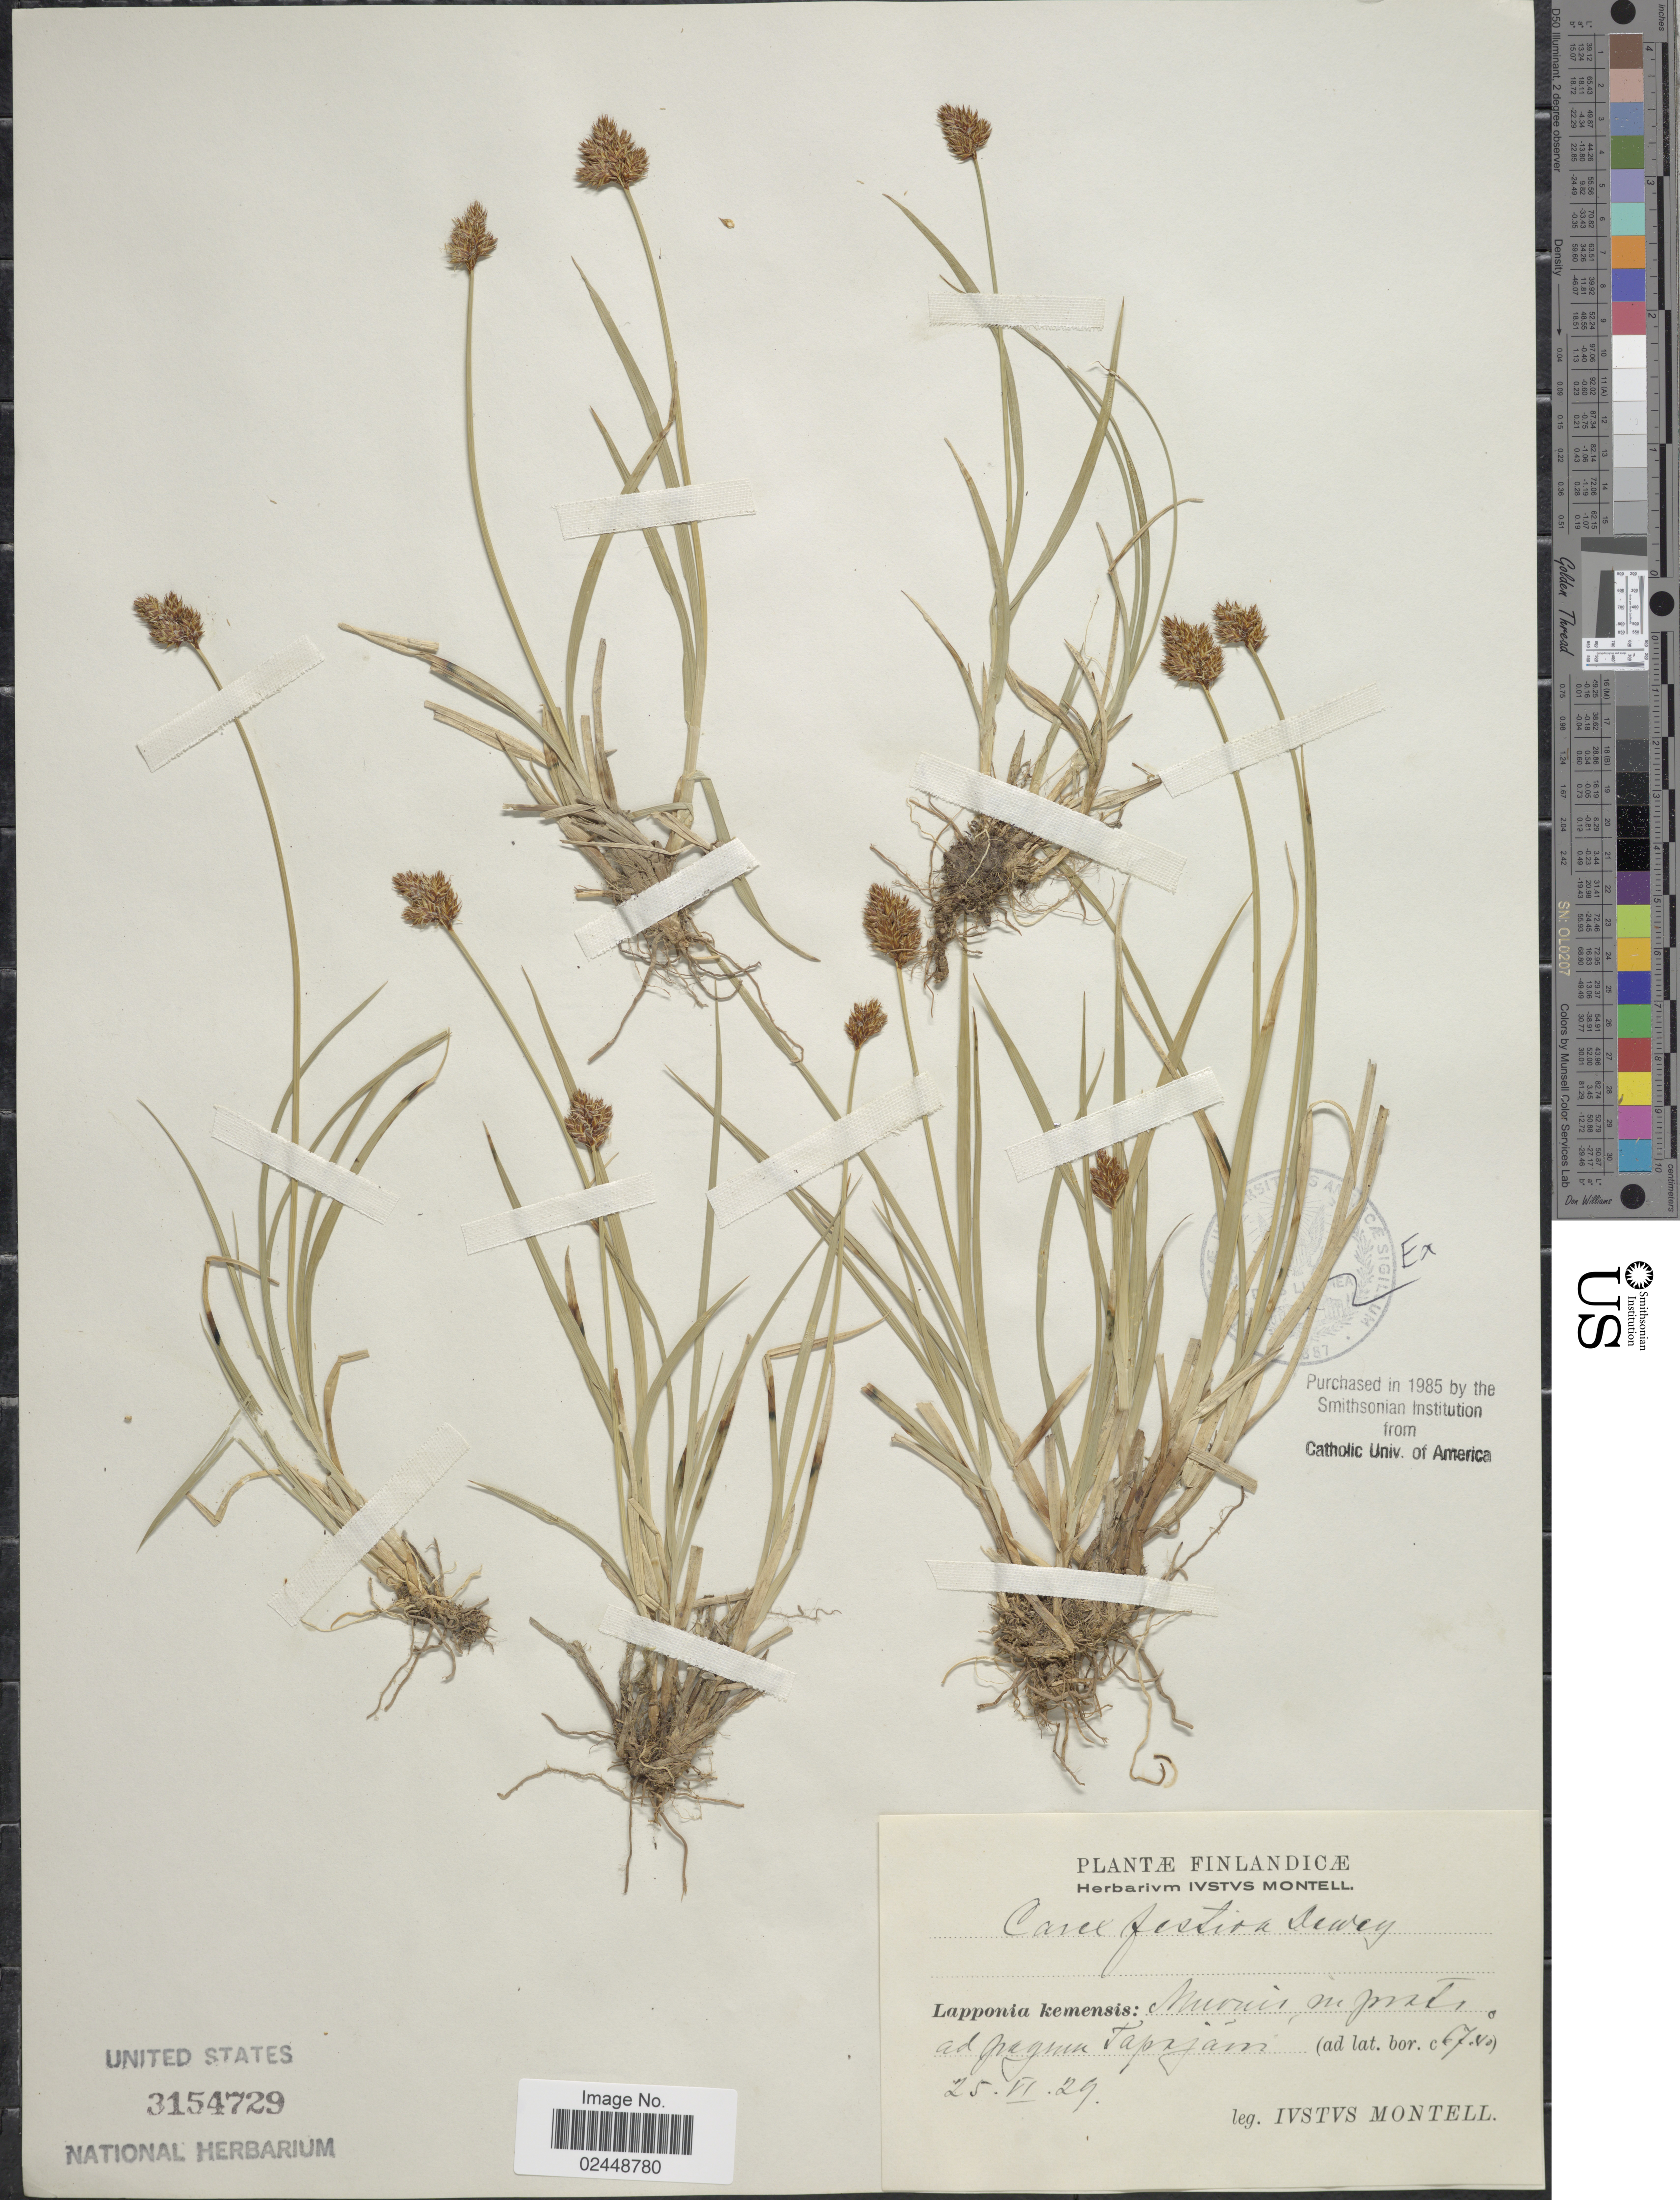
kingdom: Plantae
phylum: Tracheophyta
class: Liliopsida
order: Poales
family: Cyperaceae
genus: Carex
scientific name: Carex macloviana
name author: d'Urv.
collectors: I. Montell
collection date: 1929-06-25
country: Finland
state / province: Lappi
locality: Muonio, Tapajarvi [Taapajärvi]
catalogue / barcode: US 3154729